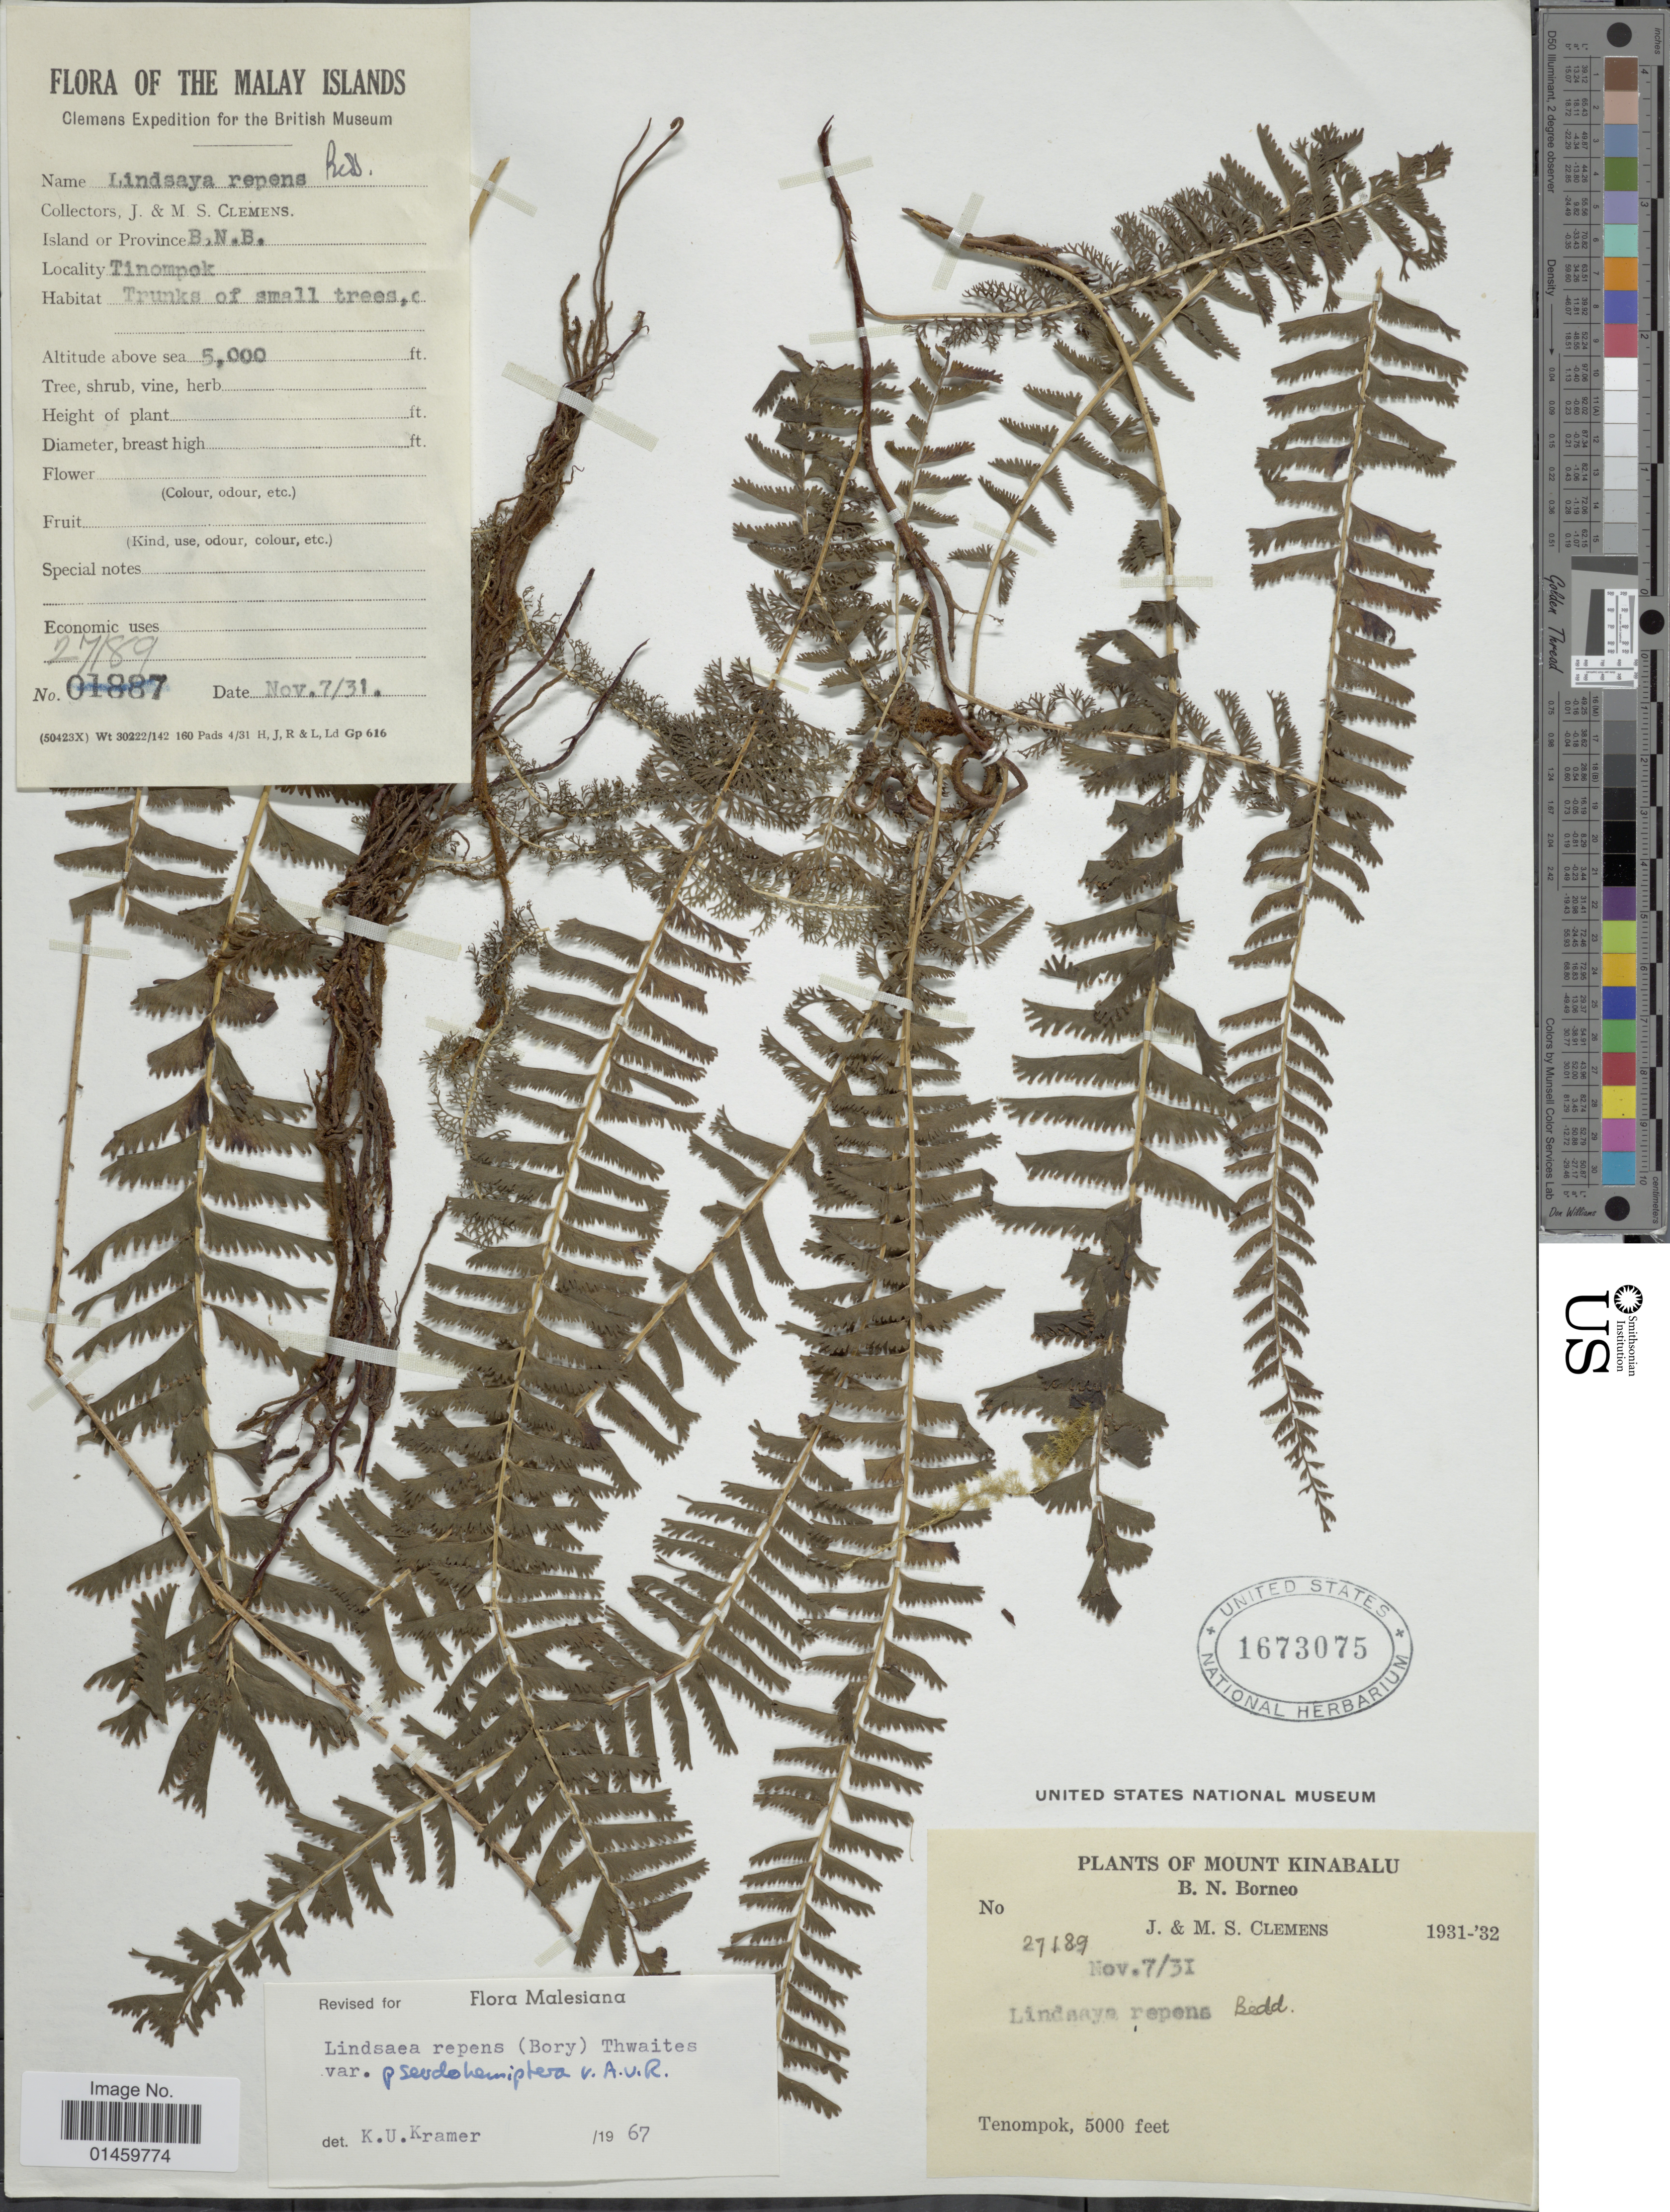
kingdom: Plantae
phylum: Tracheophyta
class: Polypodiopsida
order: Polypodiales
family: Lindsaeaceae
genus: Lindsaea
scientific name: Lindsaea repens var. pseudohemiptera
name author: Alderw.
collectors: J. Clemens & M. S. Clemens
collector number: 27189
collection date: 1931-11-07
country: Malaysia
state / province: Sabah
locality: Mount Kinabalu. B. N. Borneo. Tenompok.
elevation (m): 1524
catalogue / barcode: US 1673075